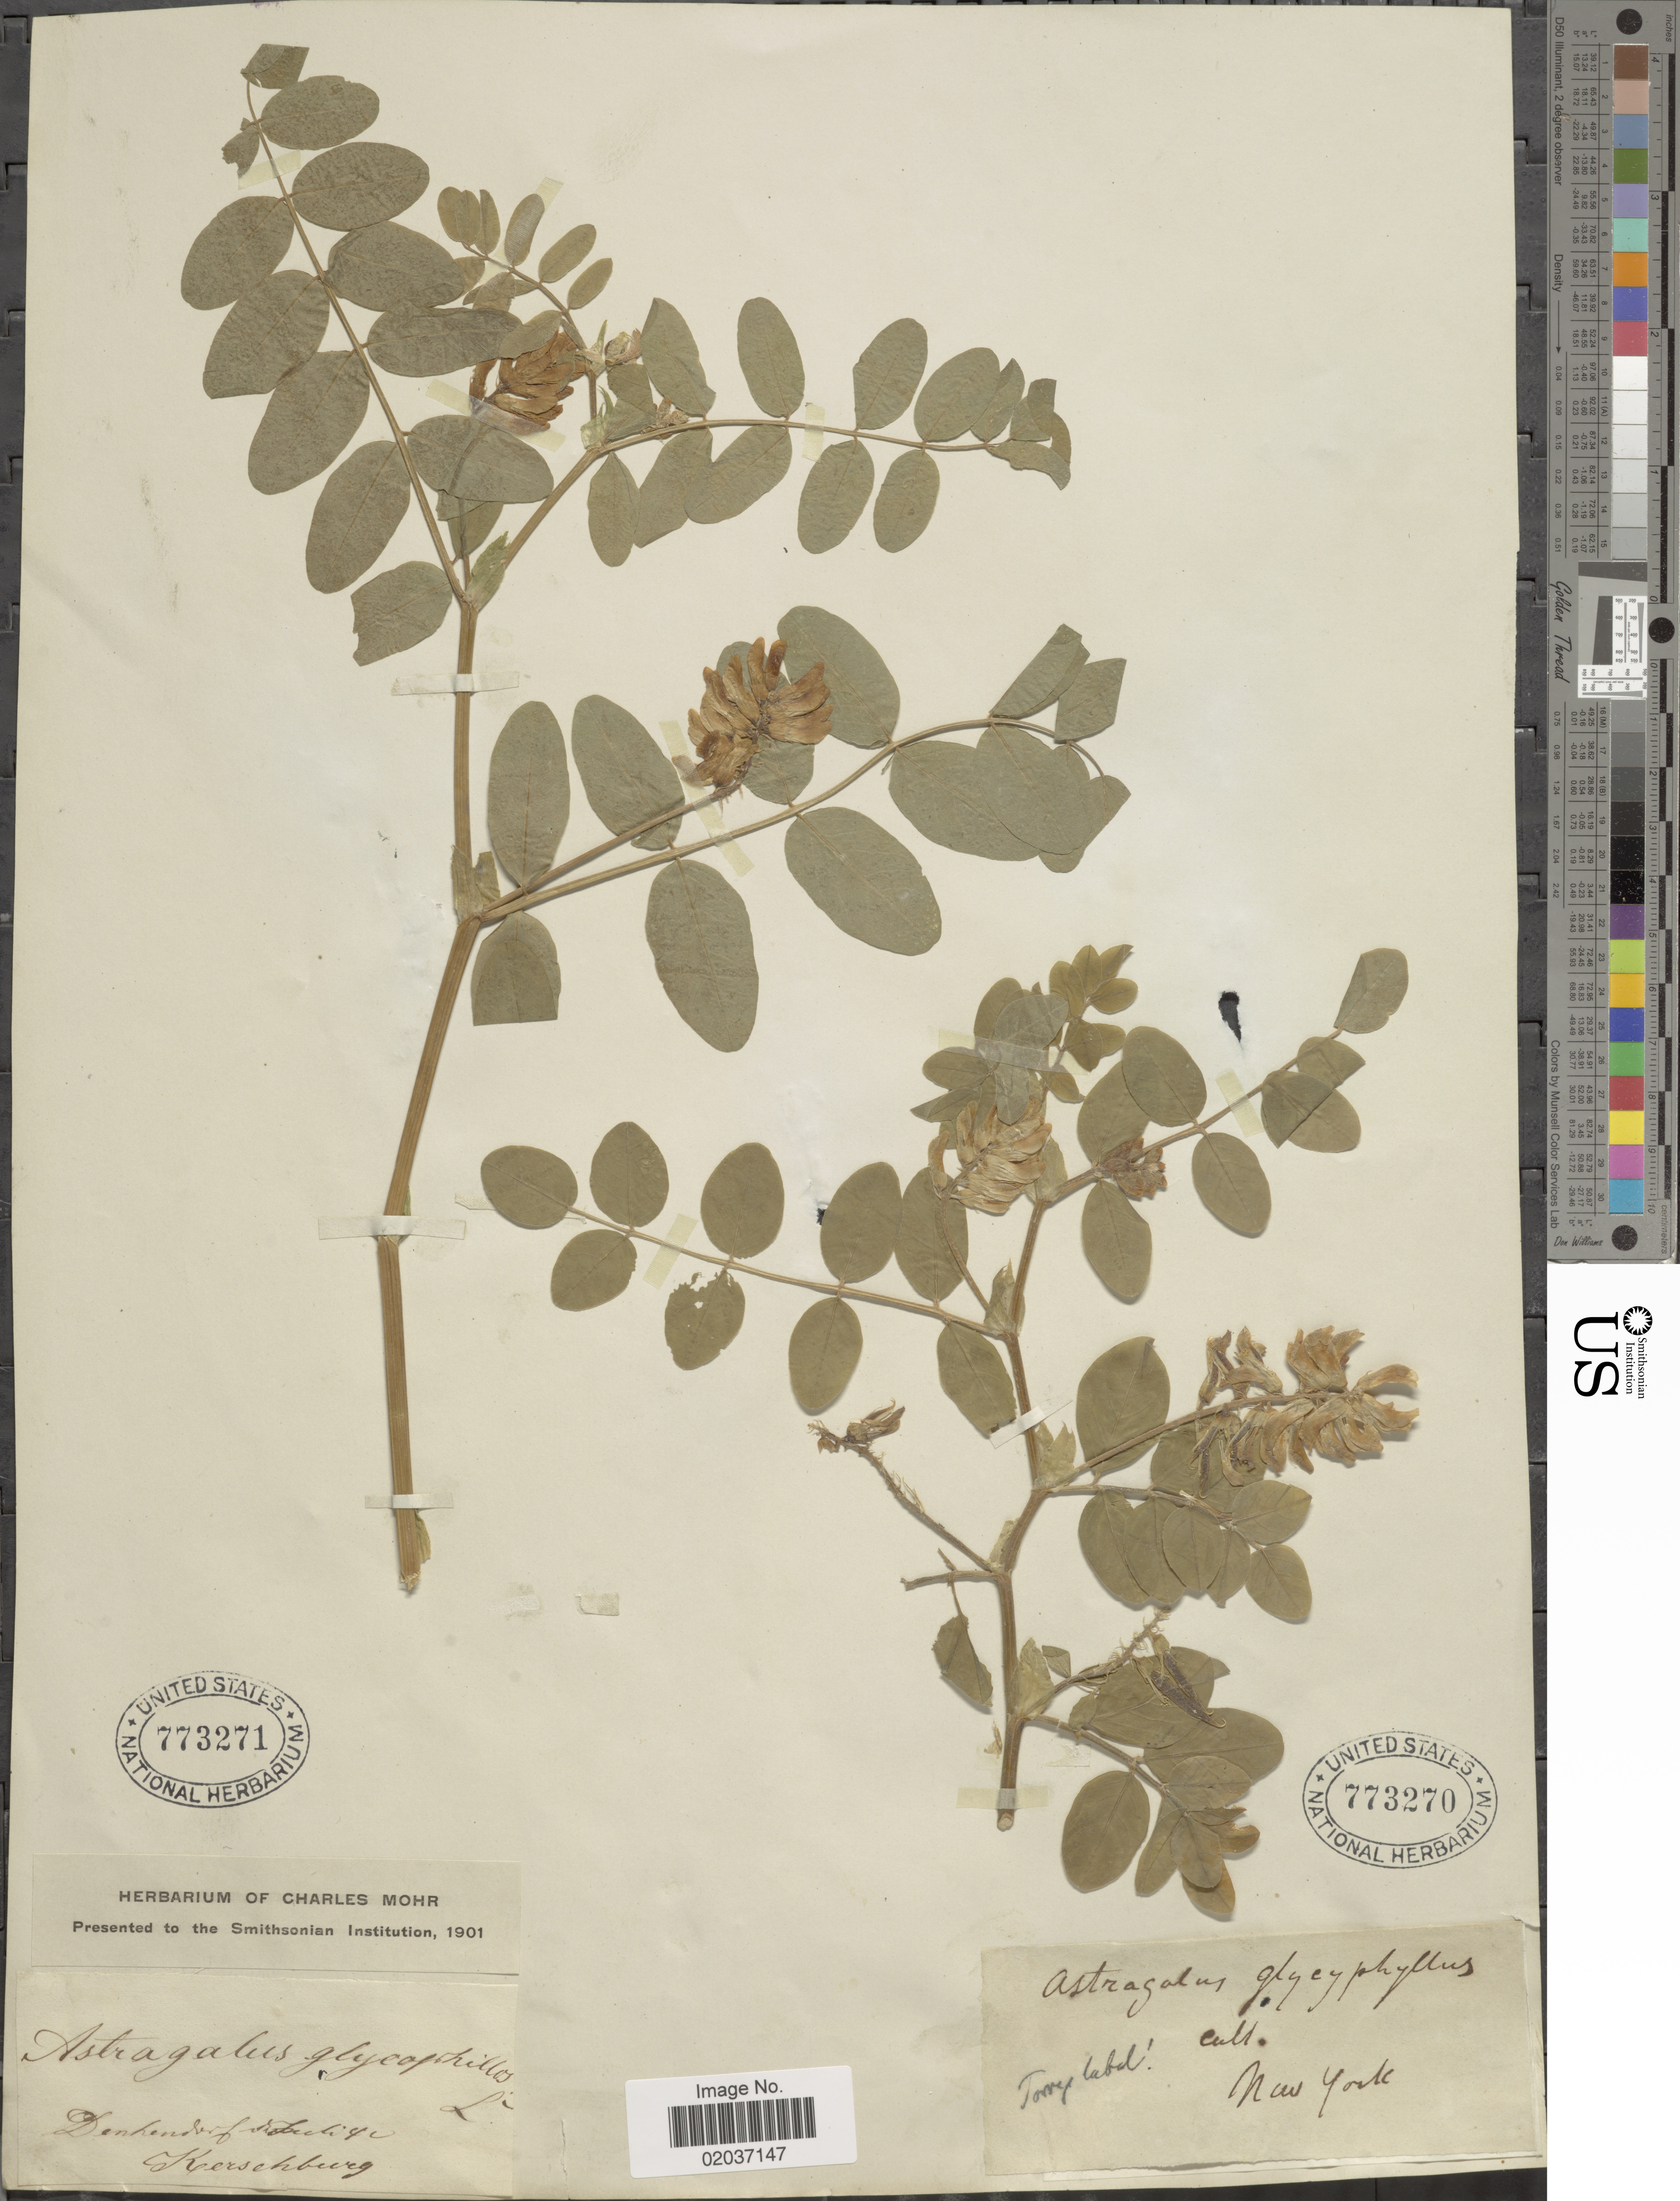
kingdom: Plantae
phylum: Tracheophyta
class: Magnoliopsida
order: Fabales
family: Fabaceae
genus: Astragalus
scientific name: Astragalus glycyphyllos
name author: L.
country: United States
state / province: New York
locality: New York.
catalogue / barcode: US 773270-2